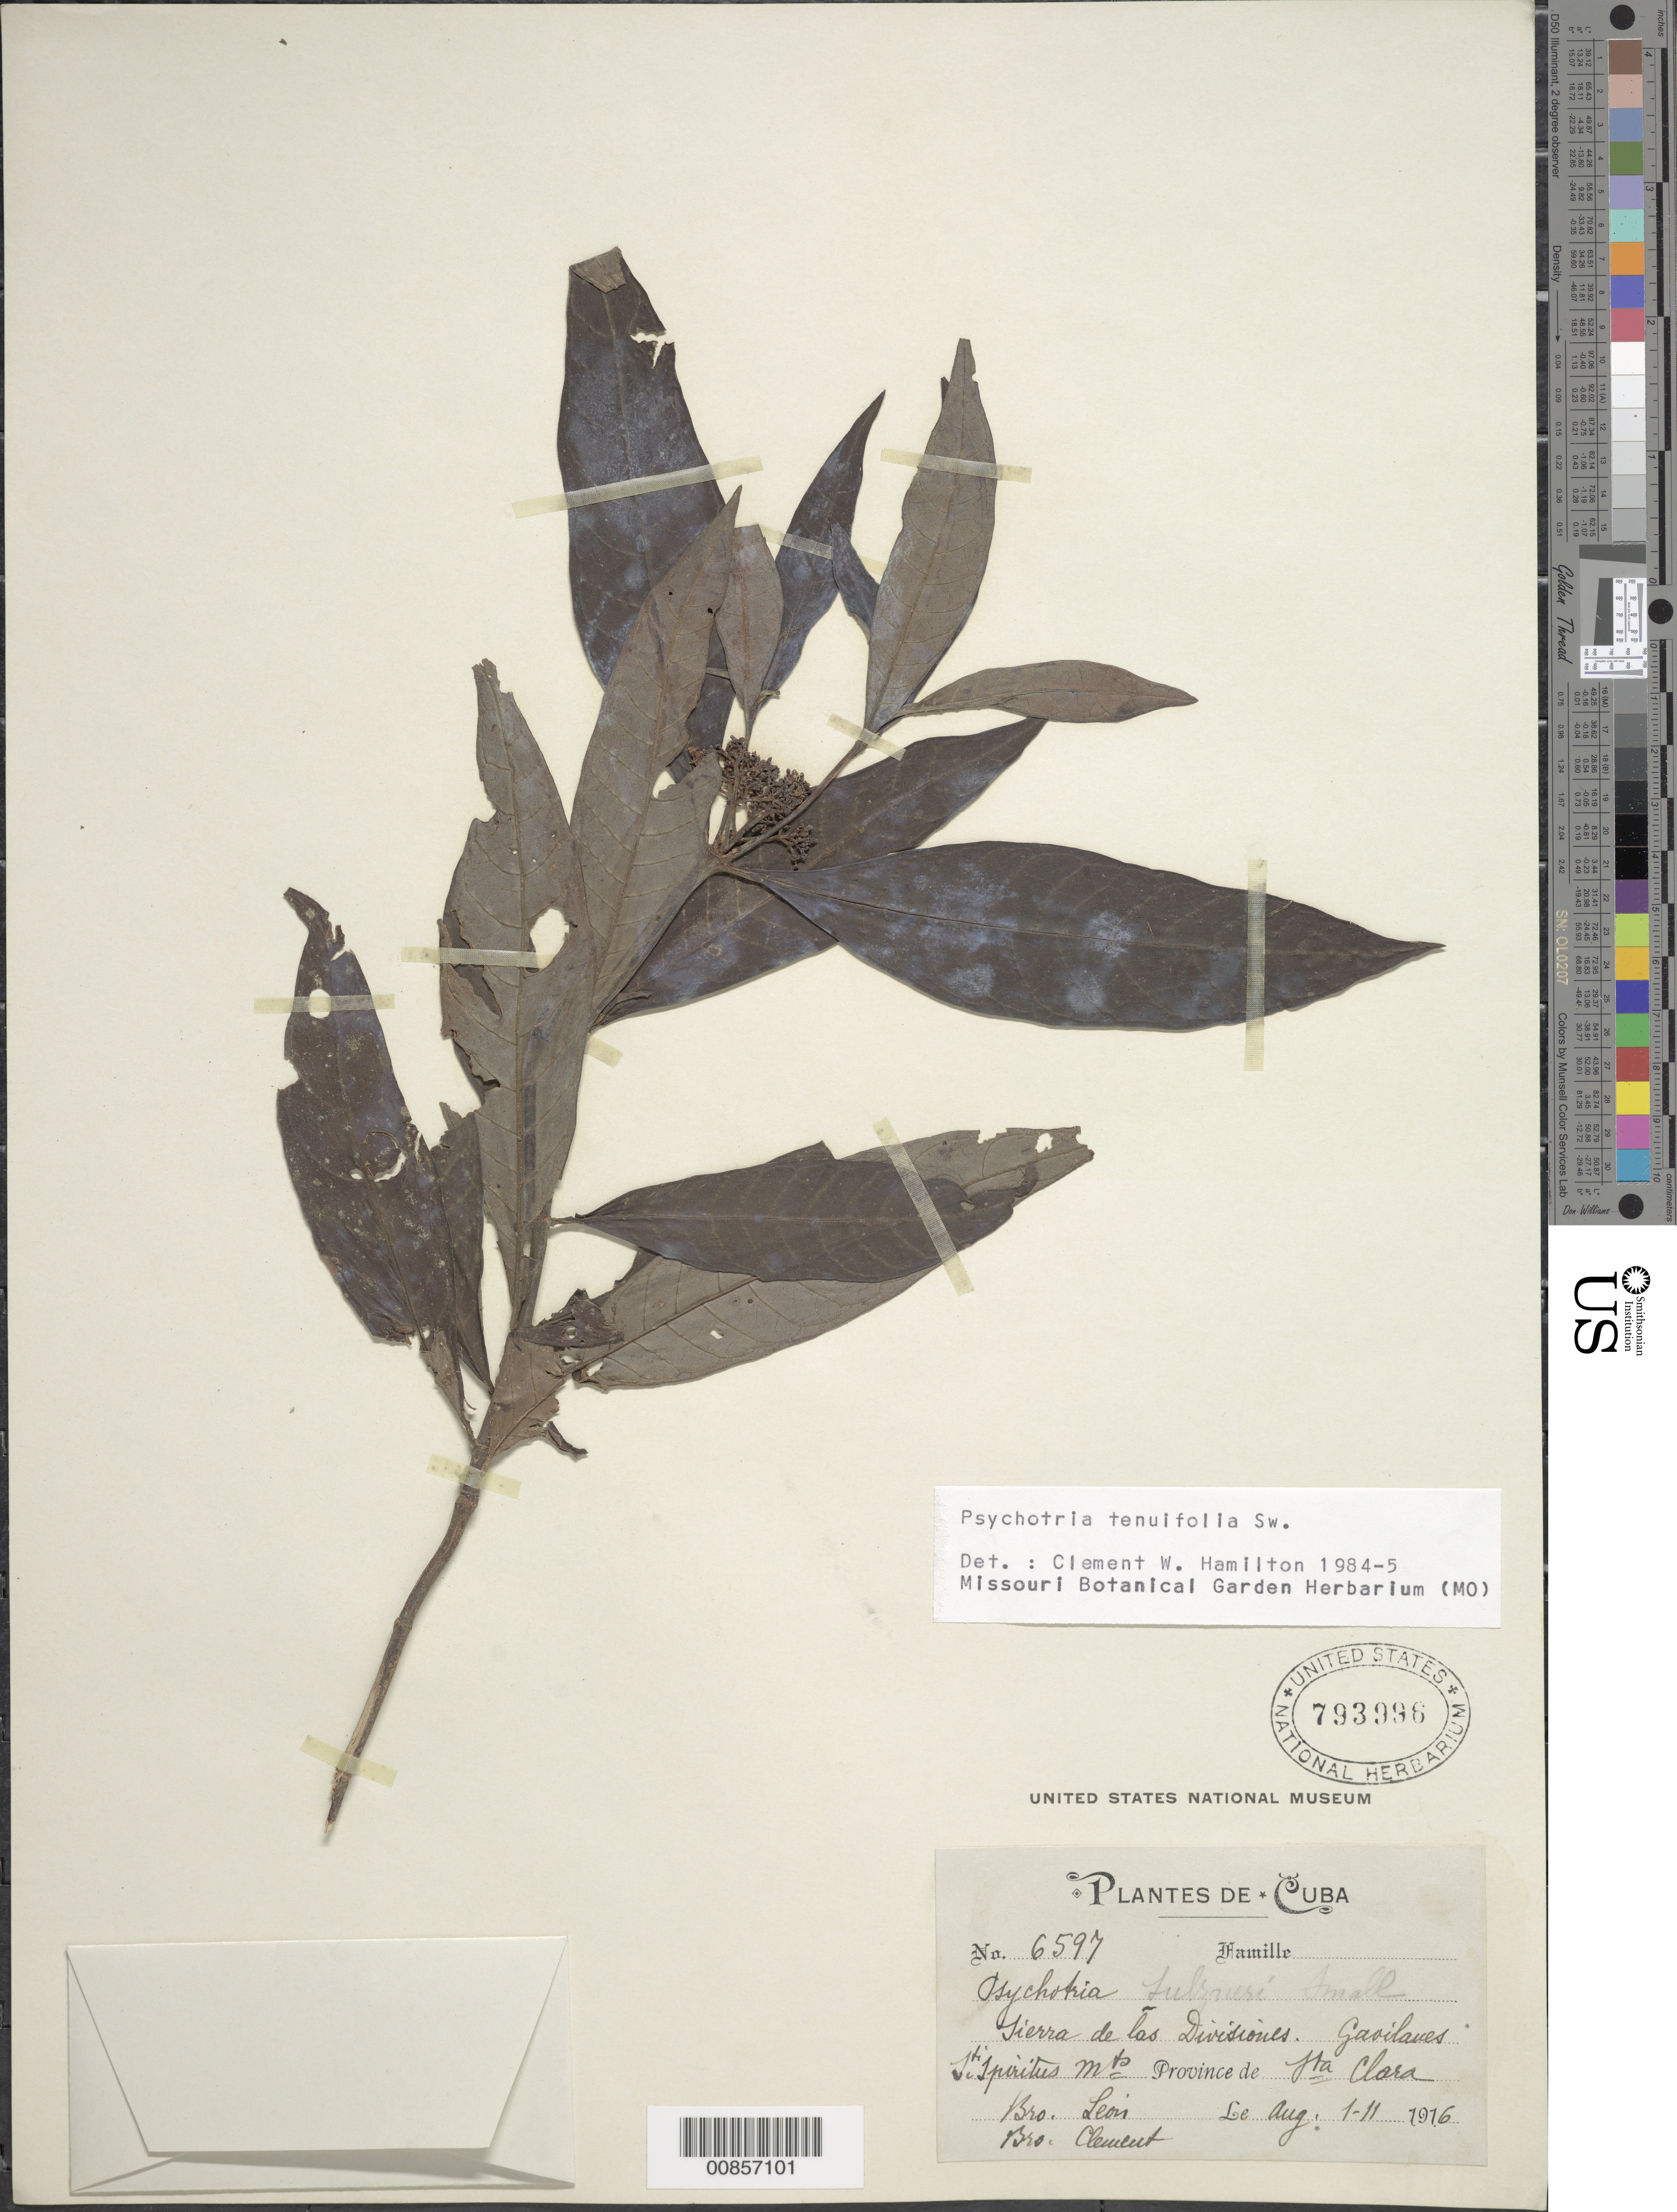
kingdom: Plantae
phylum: Tracheophyta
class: Magnoliopsida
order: Gentianales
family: Rubiaceae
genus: Psychotria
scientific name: Psychotria tenuifolia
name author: Sw.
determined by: Hamilton, C. W.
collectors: Bro. León & B. Clement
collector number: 6597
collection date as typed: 01 Aug 1916 to 11 Aug 1916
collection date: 1916-08-01/1916-08-11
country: Cuba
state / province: Las Villas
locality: Sierra de las Divisiones. Gavilanes (sp?). Sti. Spiritus Mts.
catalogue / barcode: US 793996